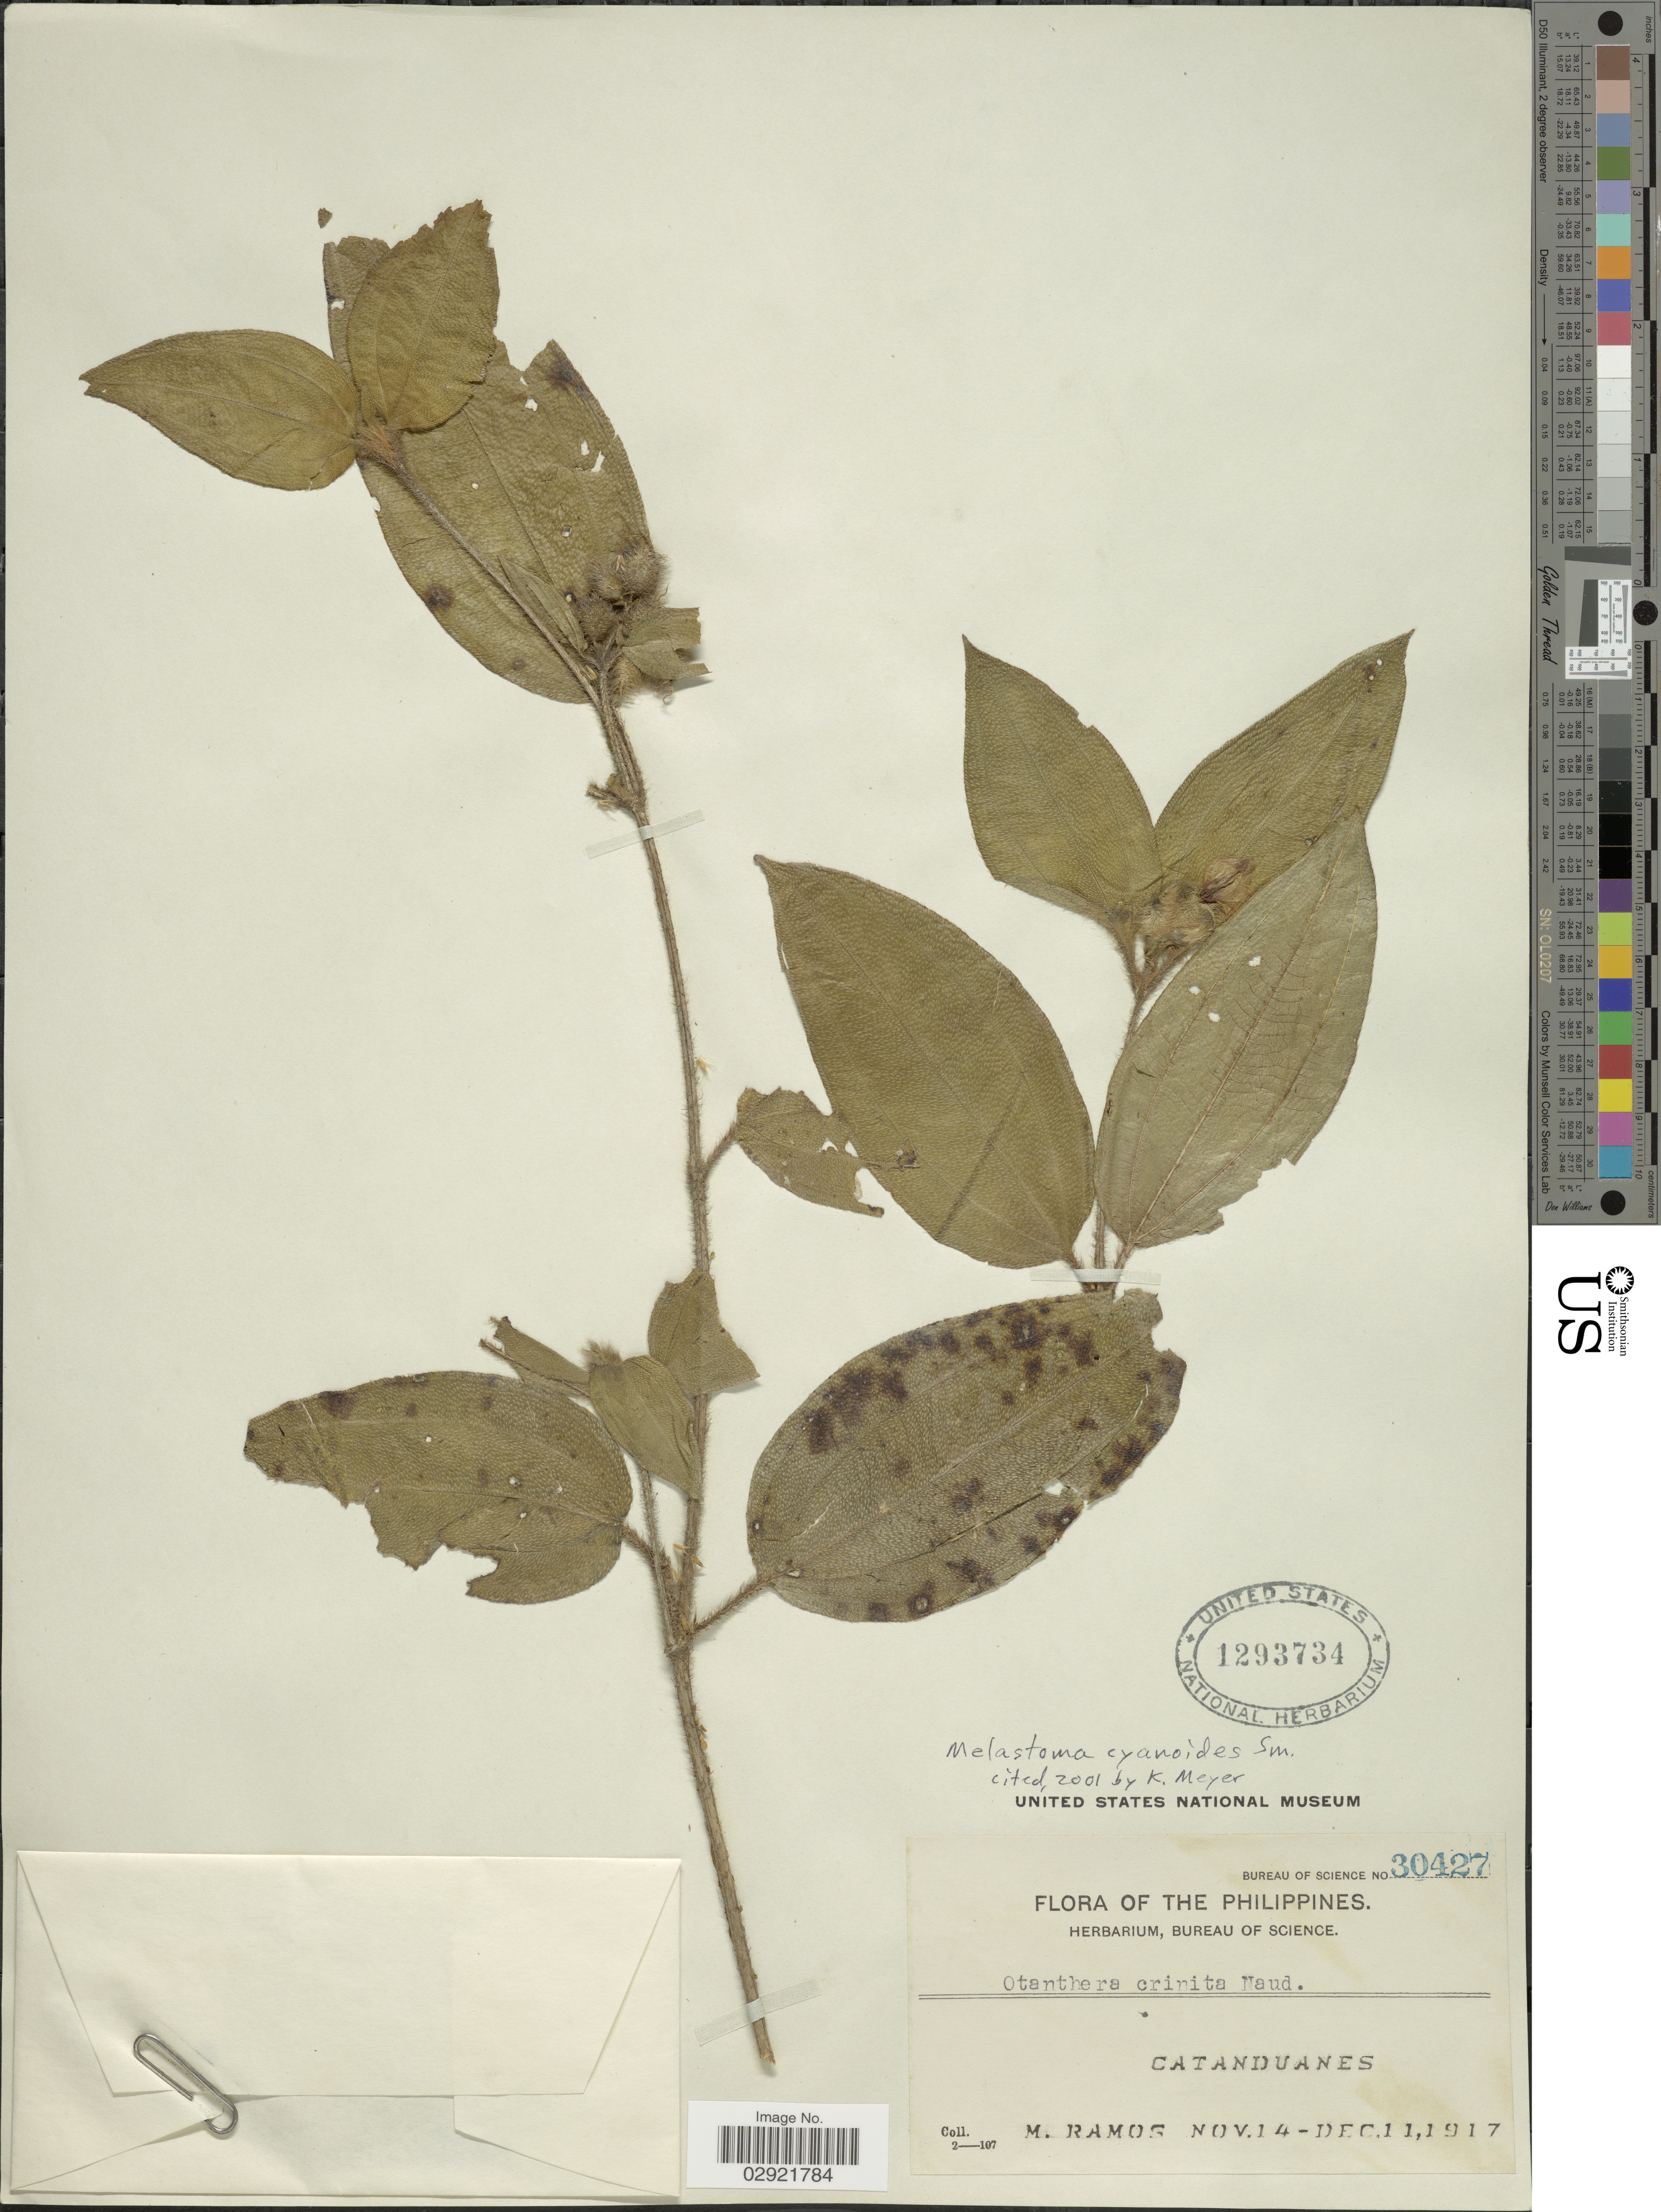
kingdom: Plantae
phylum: Tracheophyta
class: Magnoliopsida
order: Myrtales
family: Melastomataceae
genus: Melastoma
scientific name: Melastoma cyanoides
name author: Sm.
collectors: M. Ramos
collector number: Bureau of Science 30427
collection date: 1917-11-14/1917-12-11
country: Philippines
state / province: Bicol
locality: Catanduanes.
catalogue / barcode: US 1293734